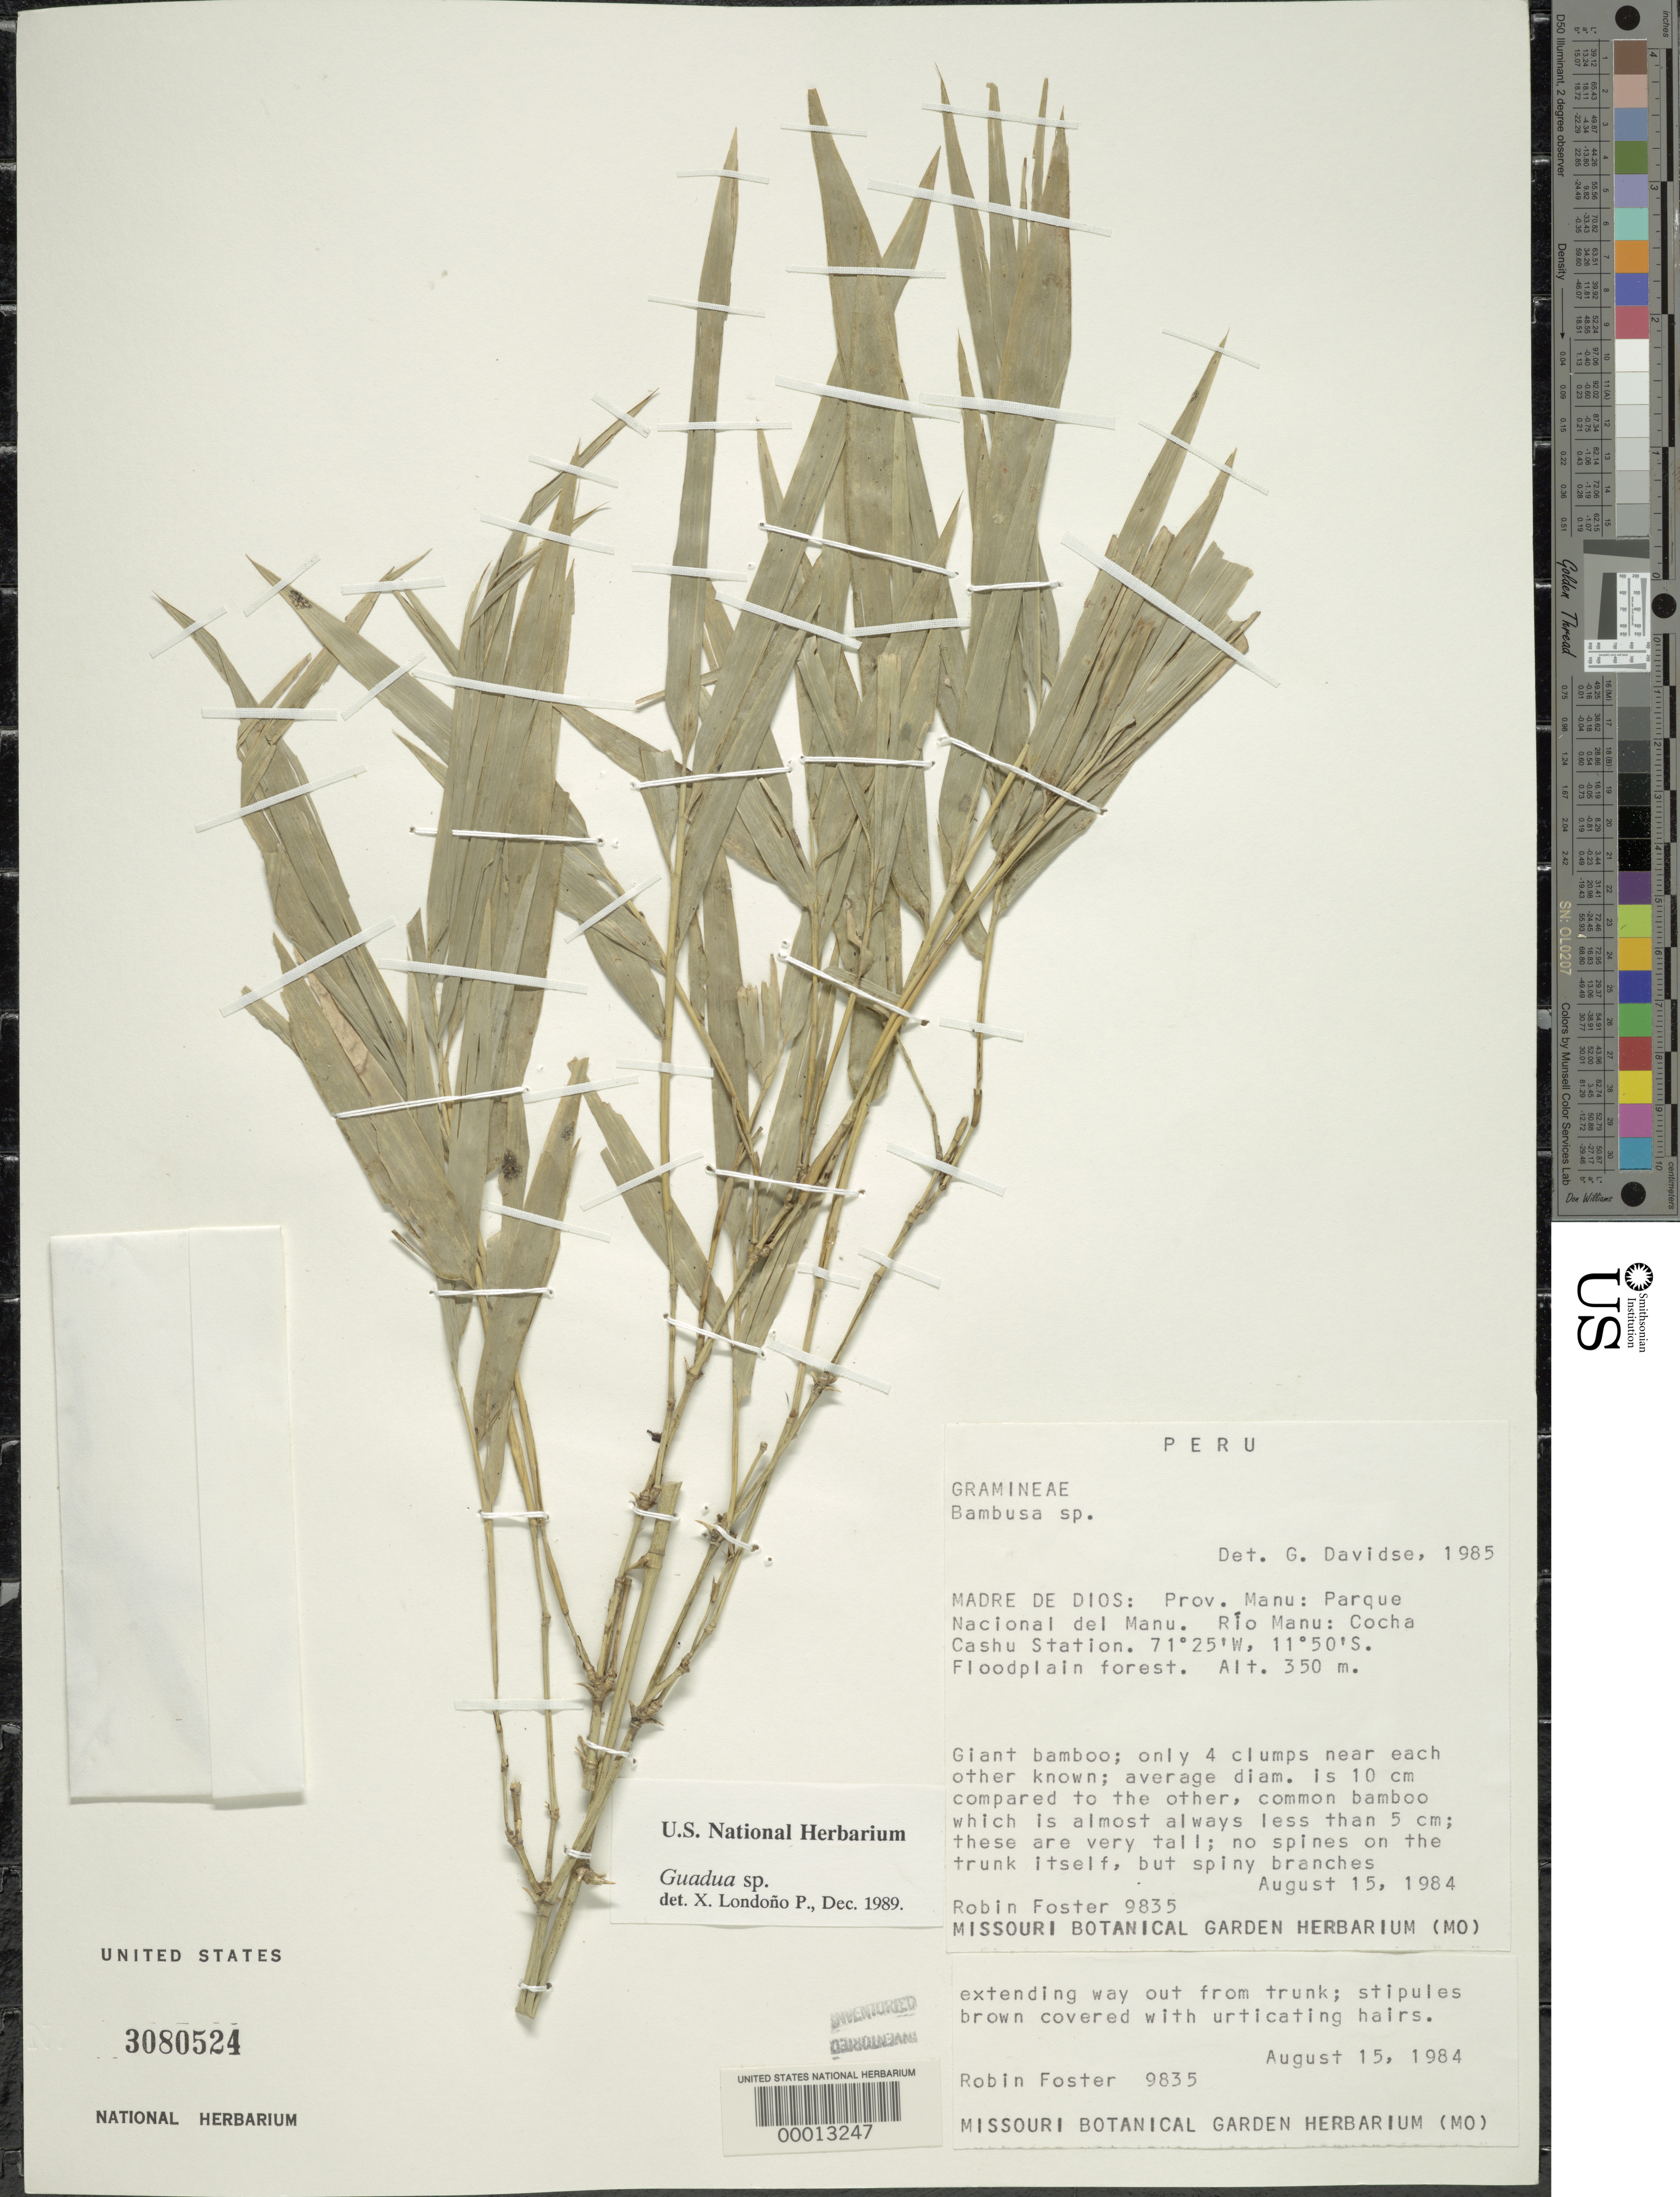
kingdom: Plantae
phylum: Tracheophyta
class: Liliopsida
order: Poales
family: Poaceae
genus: Guadua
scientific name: Guadua angustifolia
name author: Kunth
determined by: McMurchie, Elizabeth, (UNITED STATES)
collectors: R. Foster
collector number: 9835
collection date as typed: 15 Aug 1984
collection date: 1984-08-15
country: Peru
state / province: Madre de Dios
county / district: Manú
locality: Parque nacional del manu, cocha cashu station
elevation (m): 350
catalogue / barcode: US 3080524